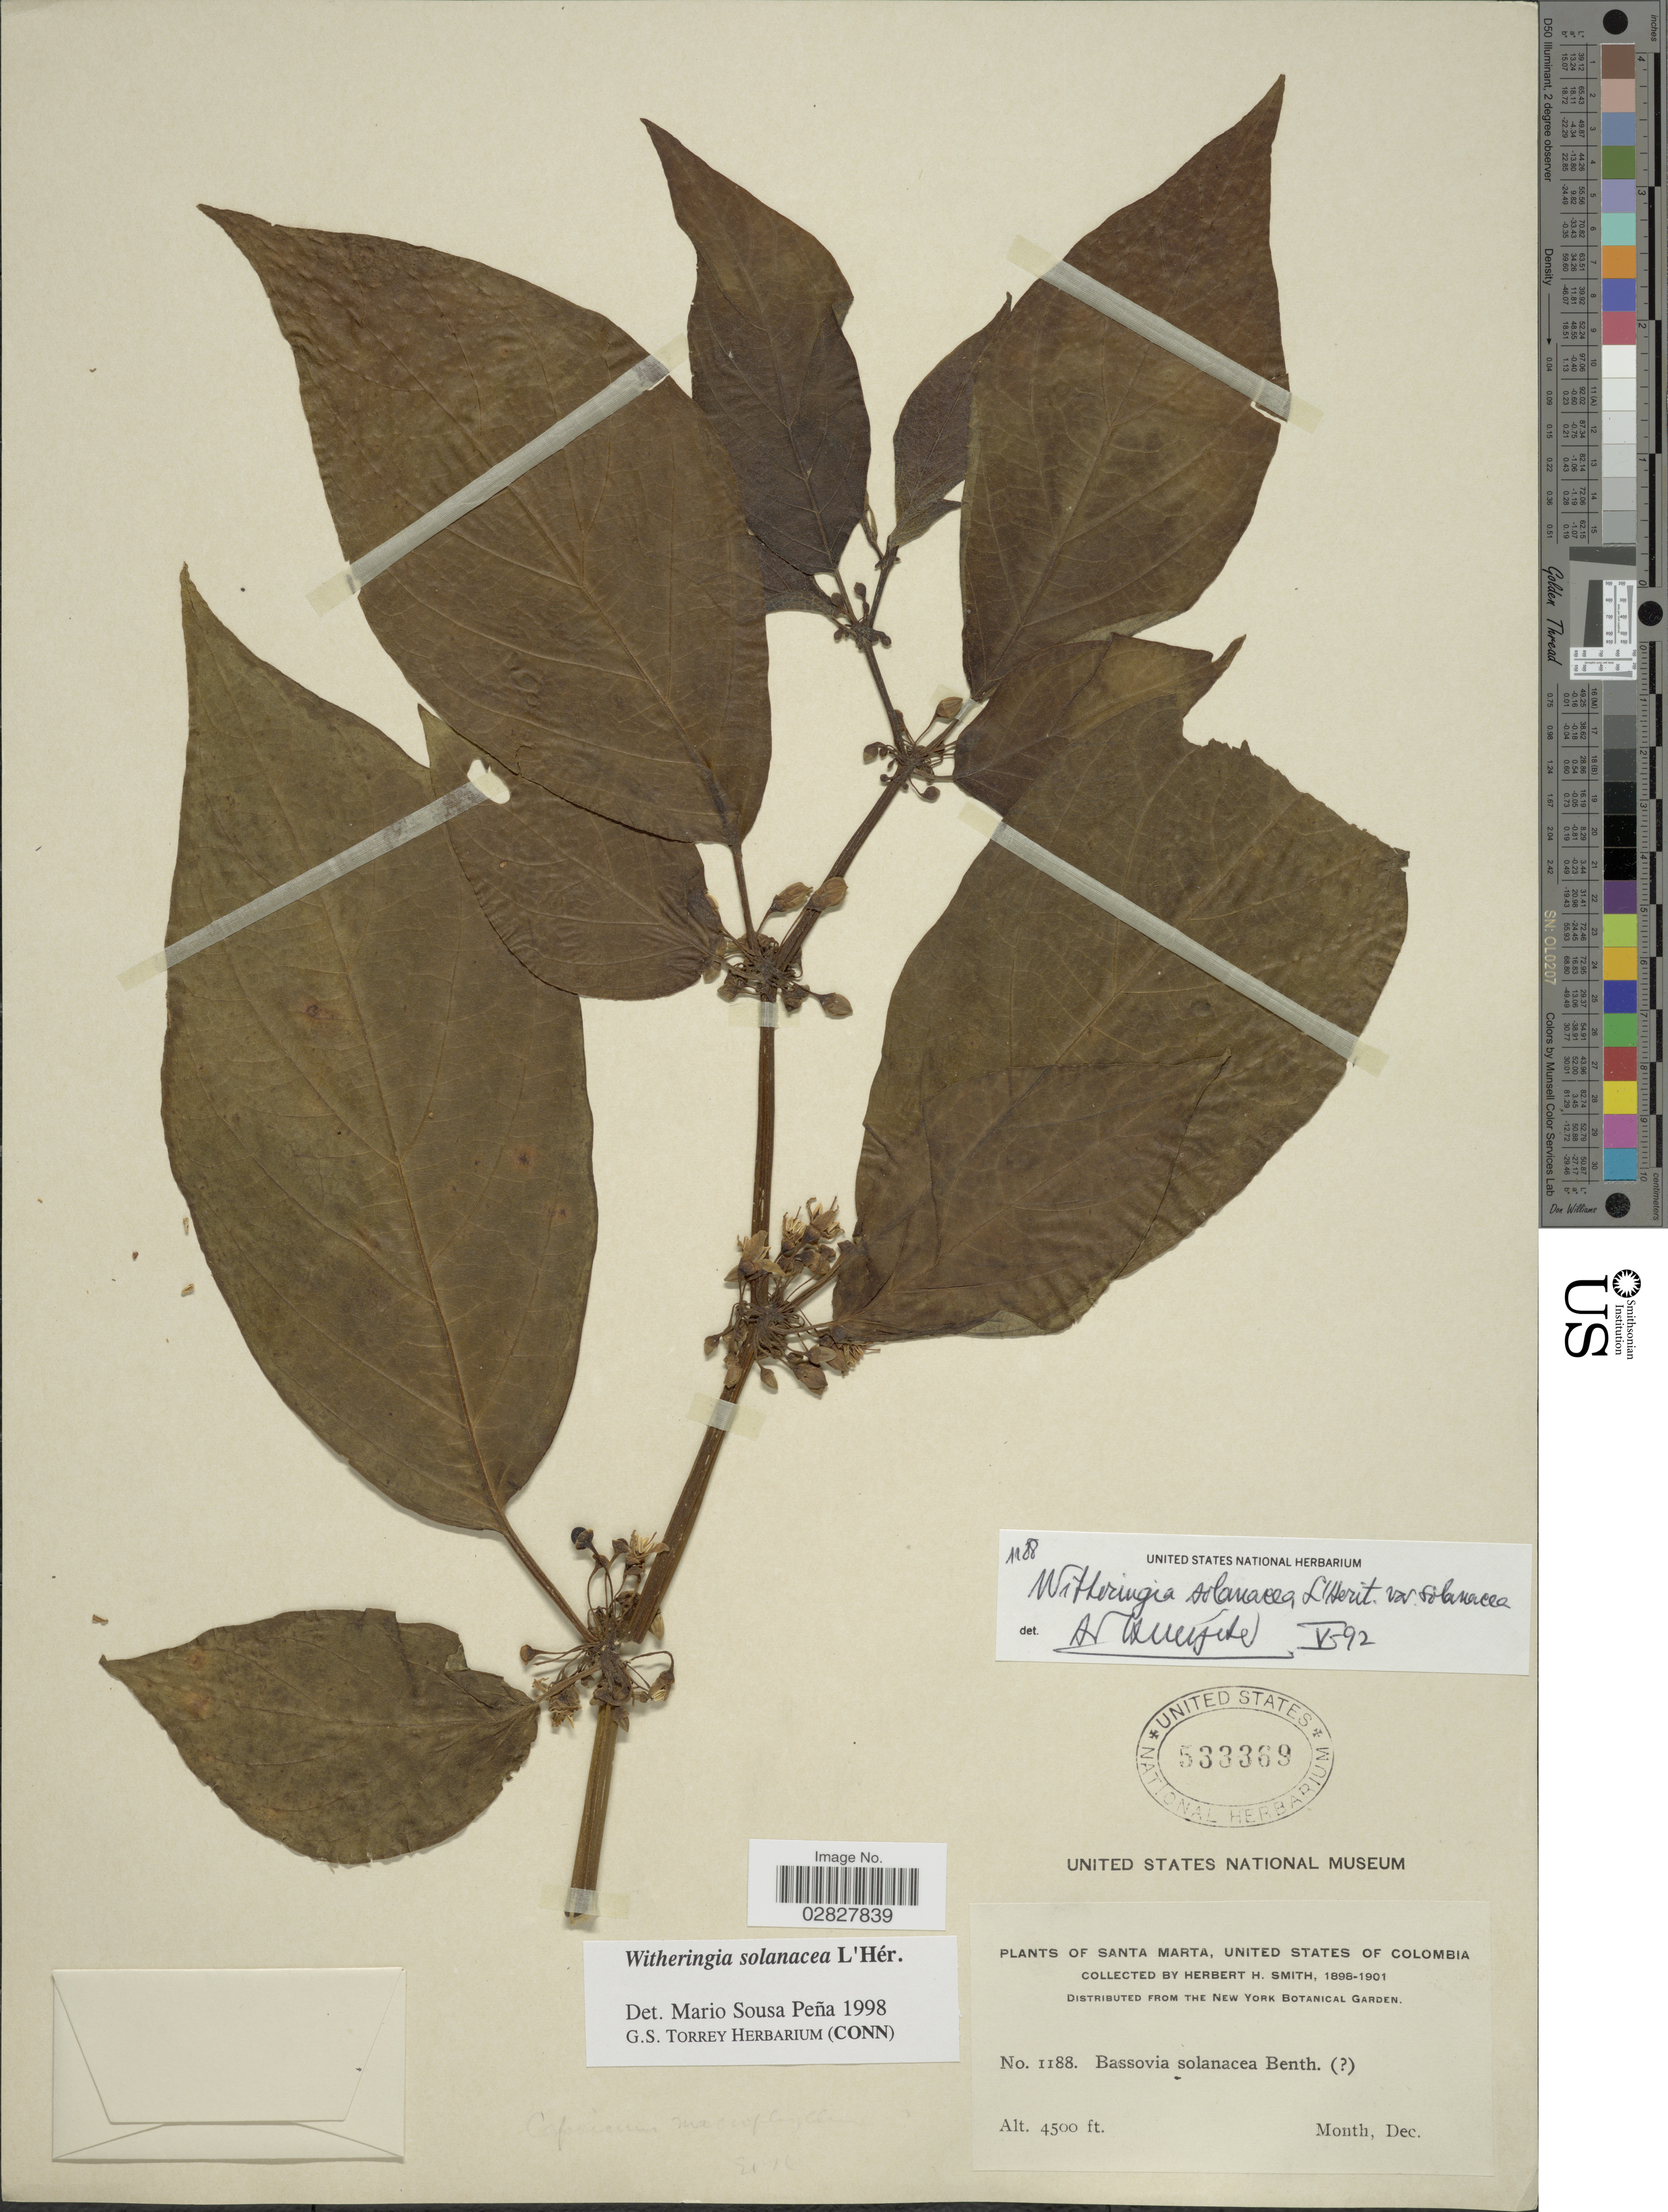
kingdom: Plantae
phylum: Tracheophyta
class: Magnoliopsida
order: Solanales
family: Solanaceae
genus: Witheringia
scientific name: Witheringia solanacea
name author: L'Hér.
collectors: Herbert H. Smith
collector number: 1188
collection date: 1898-12/1901-12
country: Colombia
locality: Santa Marta, United States of Colombia.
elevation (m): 1372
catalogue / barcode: US 533369